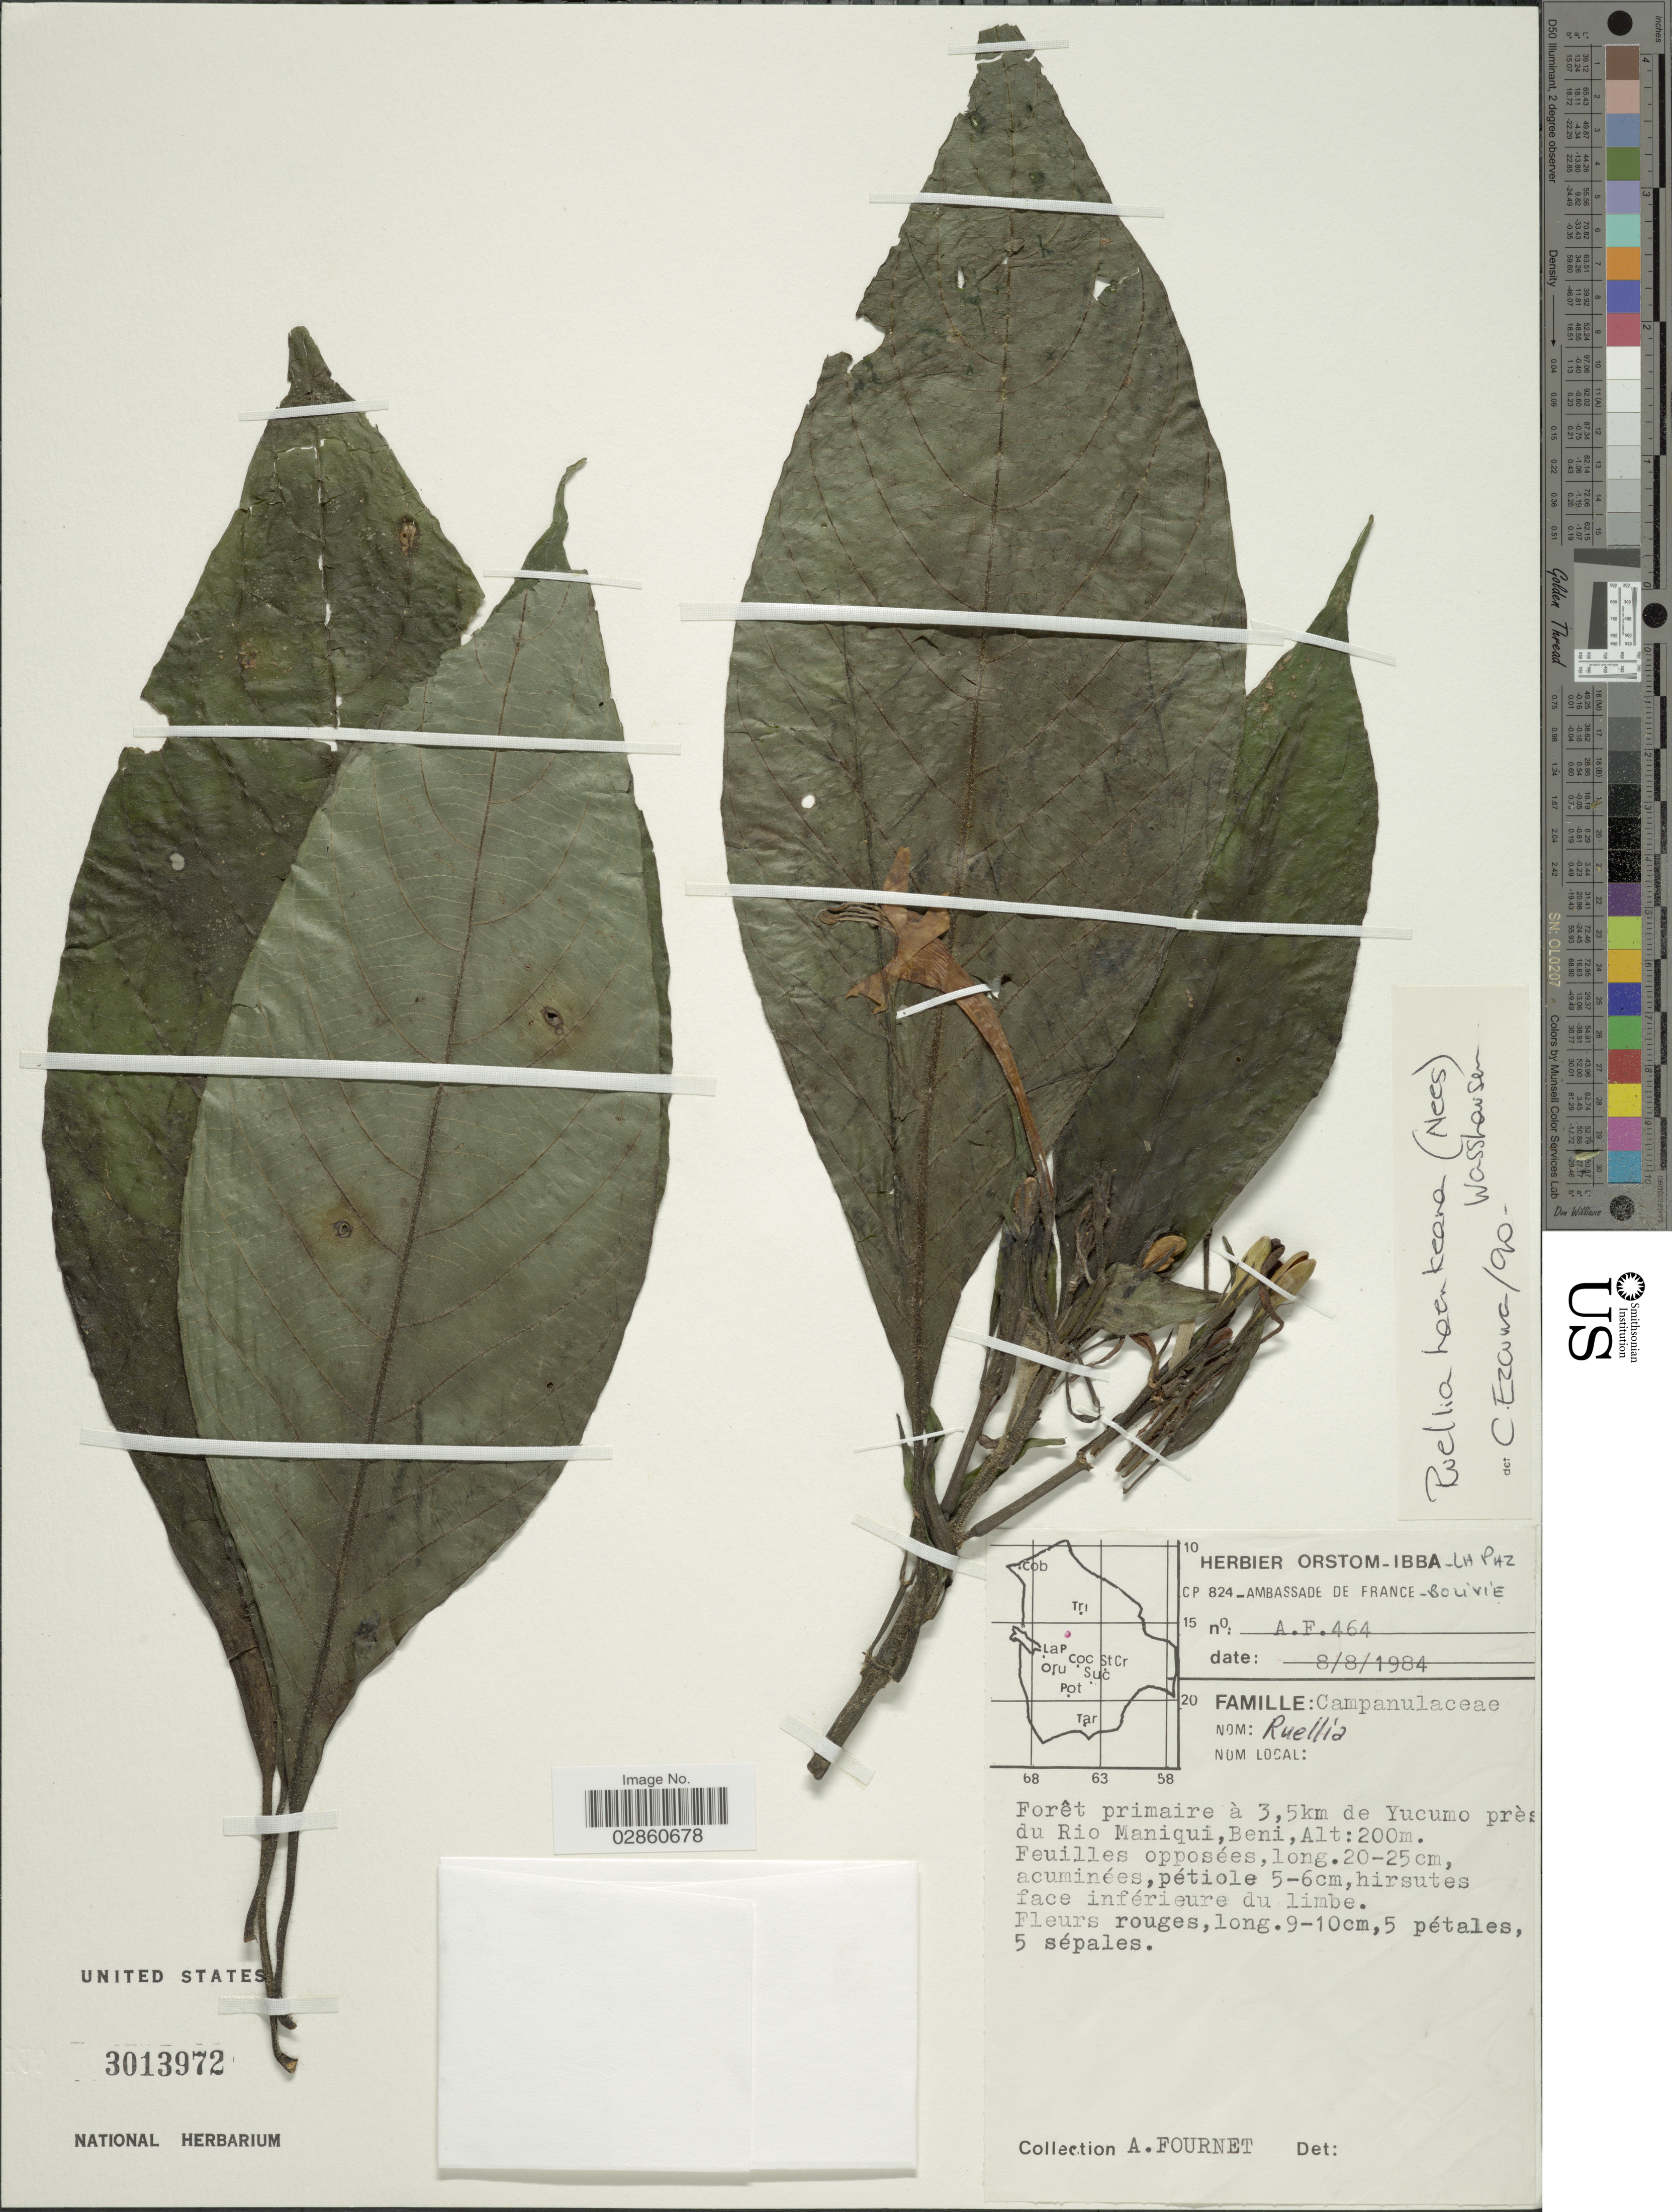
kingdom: Plantae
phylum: Tracheophyta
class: Magnoliopsida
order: Lamiales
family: Acanthaceae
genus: Ruellia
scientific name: Ruellia haenkeana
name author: (Nees) Wassh.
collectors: A. Fournet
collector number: AF464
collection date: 1984-08-08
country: Bolivia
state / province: Beni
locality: Forêt primaire à 3,5 km de Yucumo près du Rio Maniqui, Beni.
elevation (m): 200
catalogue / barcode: US 3013972